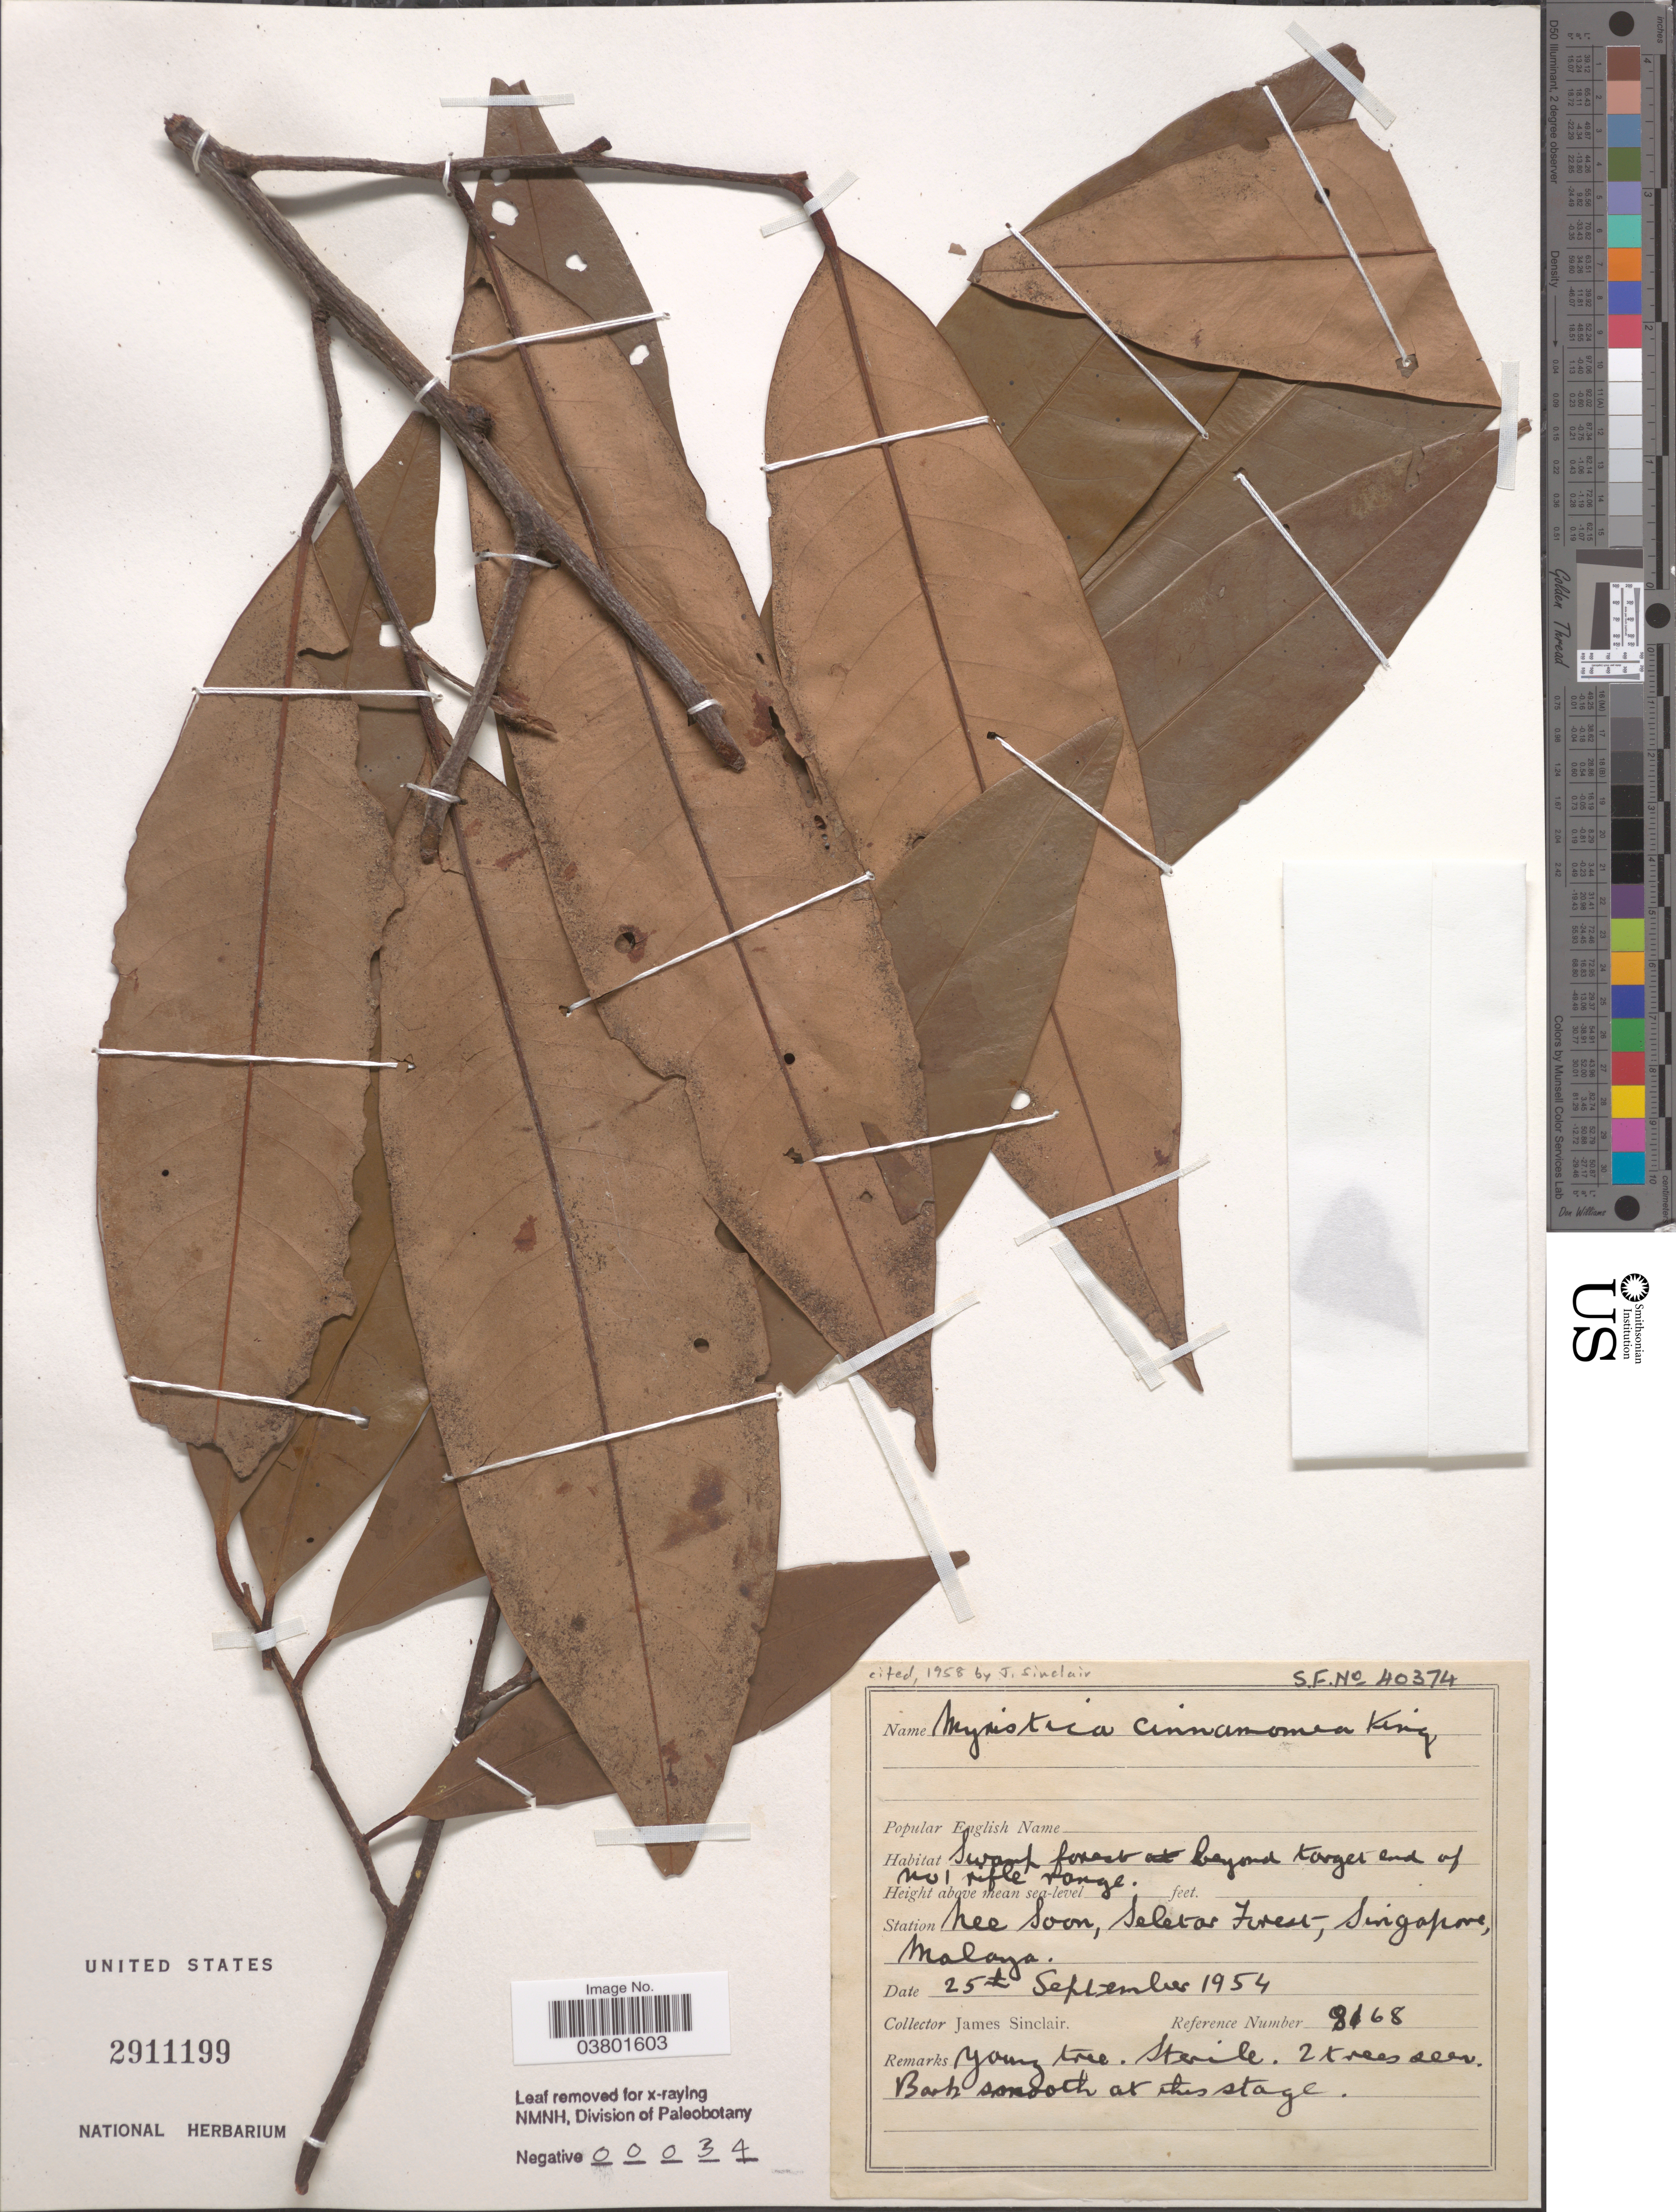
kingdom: Plantae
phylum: Tracheophyta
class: Magnoliopsida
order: Magnoliales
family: Myristicaceae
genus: Myristica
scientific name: Myristica cinnamomea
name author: King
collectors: J. Sinclair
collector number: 8168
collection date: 1954-09-25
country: Singapore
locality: Station Nee Soon, Seletas Forest, Singapore, Malaya.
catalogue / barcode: US 2911199